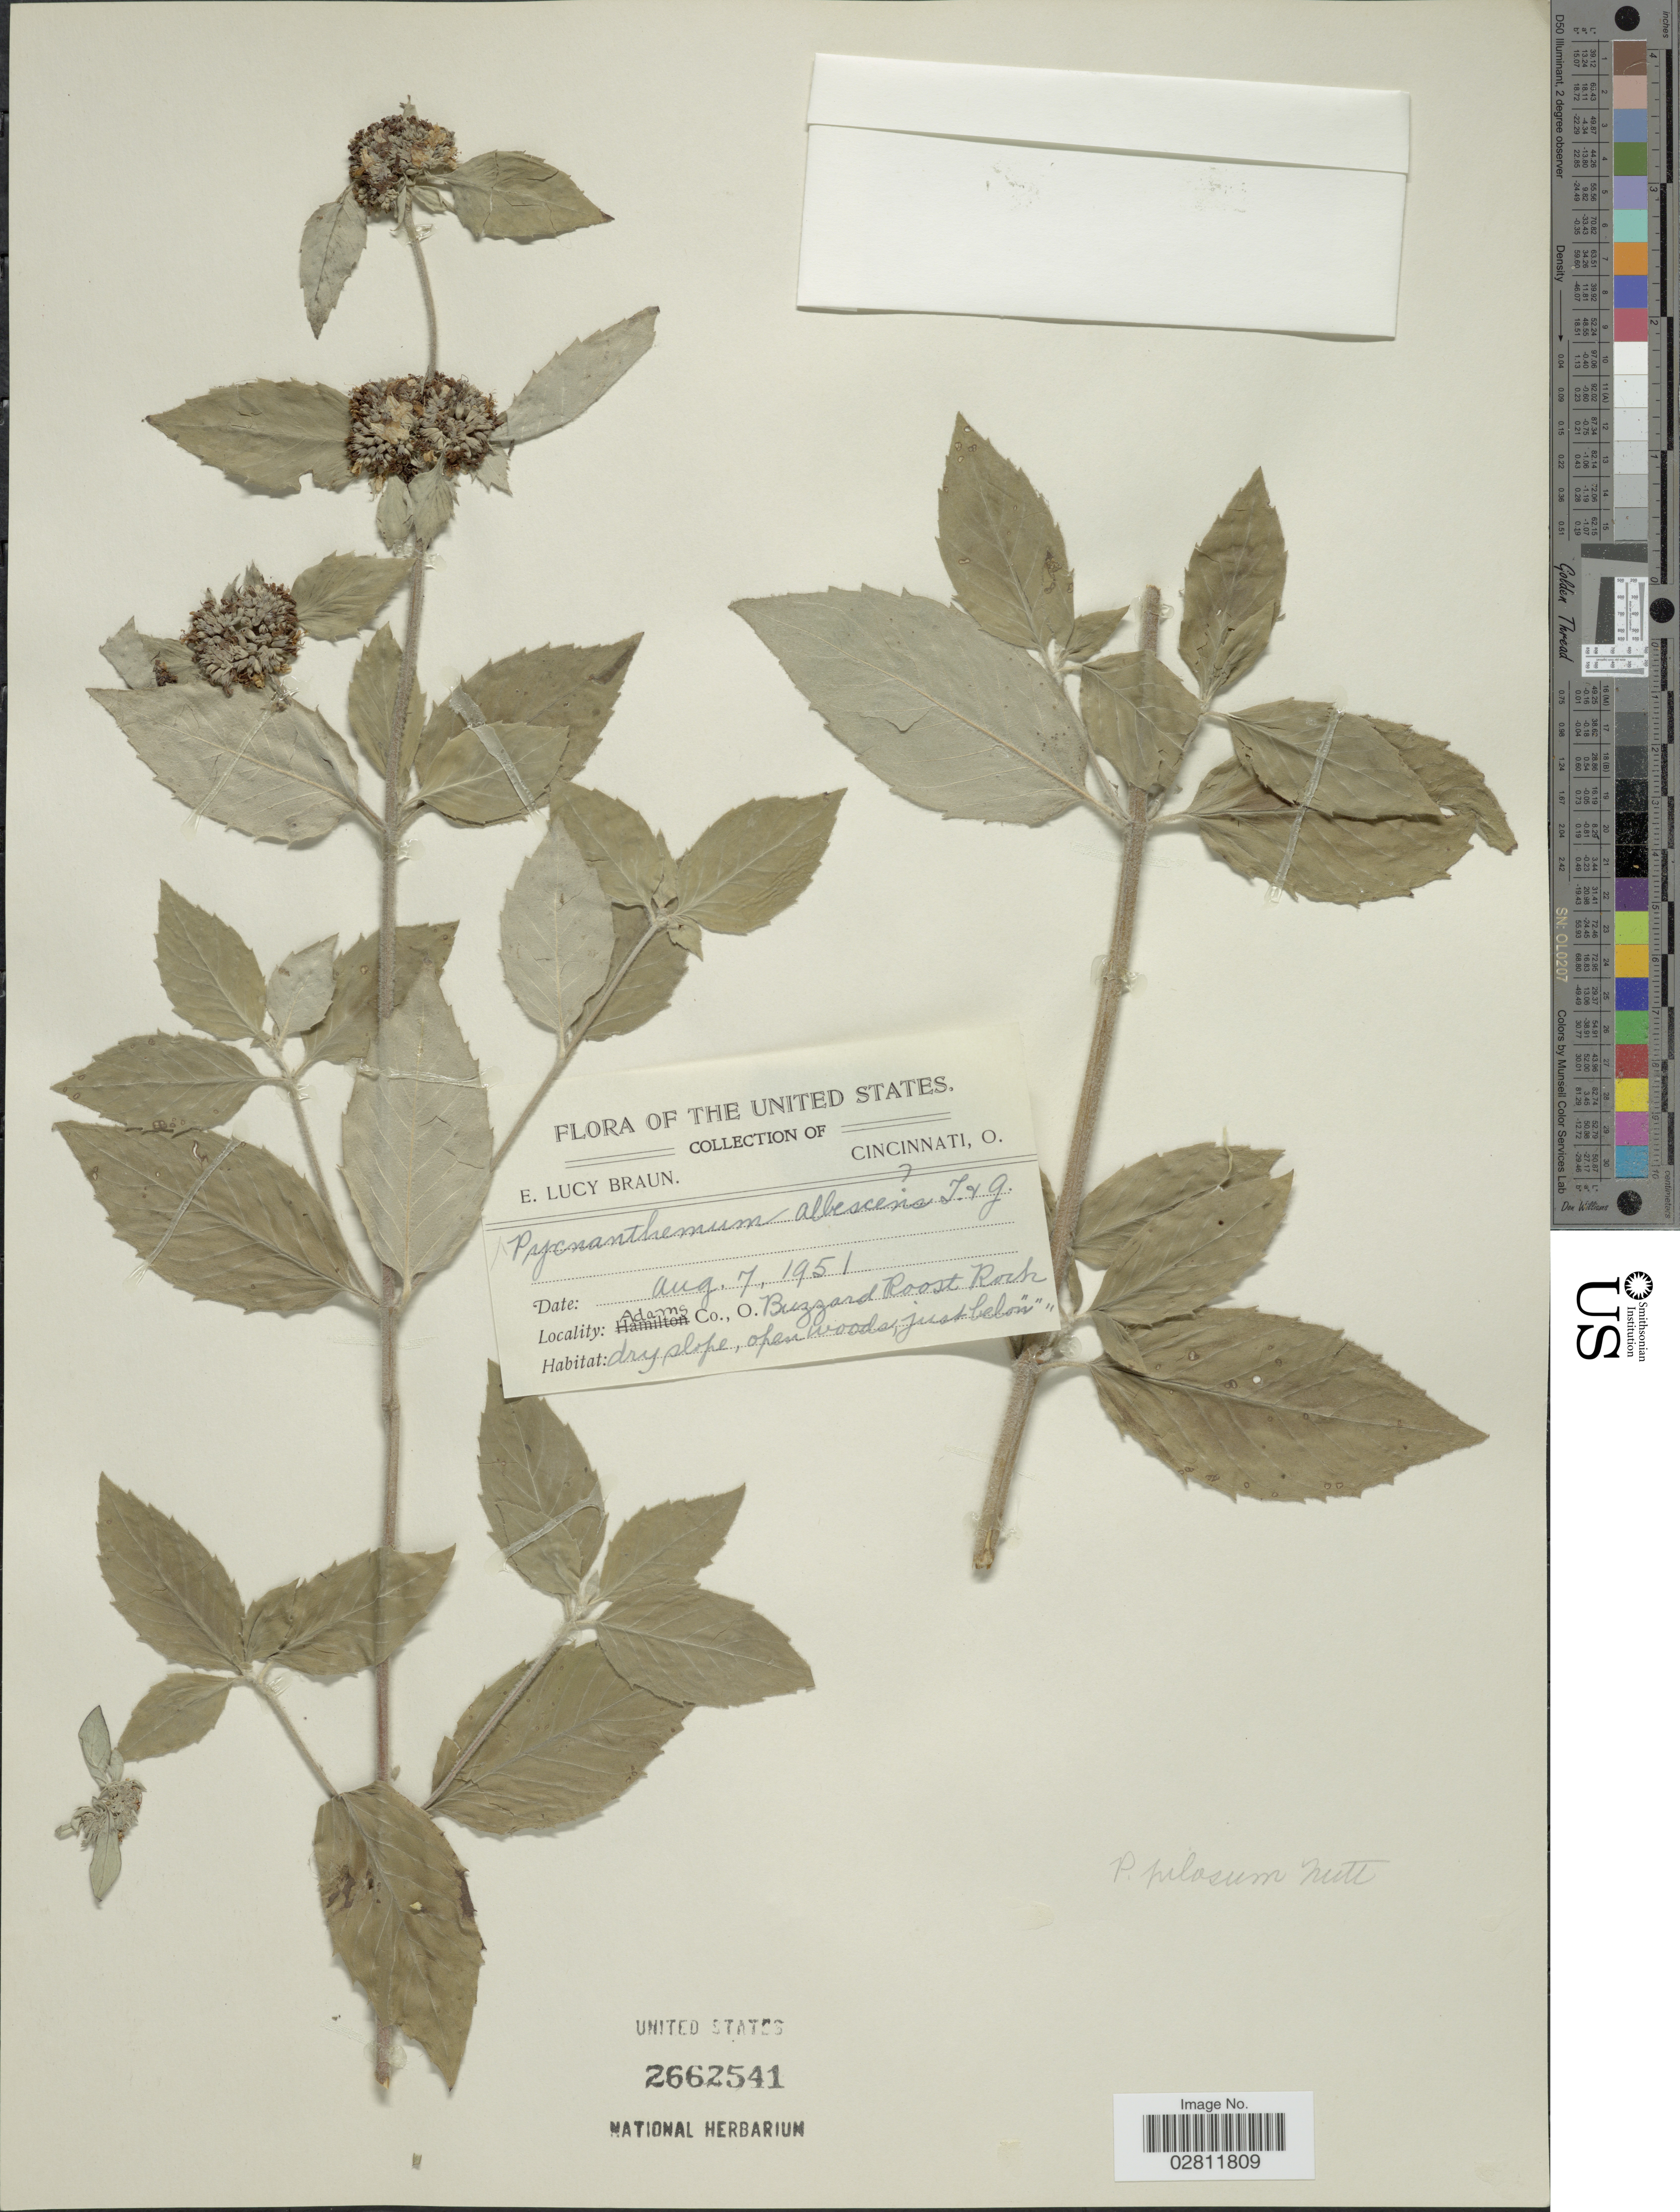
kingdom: Plantae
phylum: Tracheophyta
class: Magnoliopsida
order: Lamiales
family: Lamiaceae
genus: Pycnanthemum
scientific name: Pycnanthemum albescens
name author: Torr. & A. Gray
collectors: E. L. Braun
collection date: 1951-08-07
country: United States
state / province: Ohio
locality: Adams Co., Buzzard Roost Rock.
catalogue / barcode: US 2662541